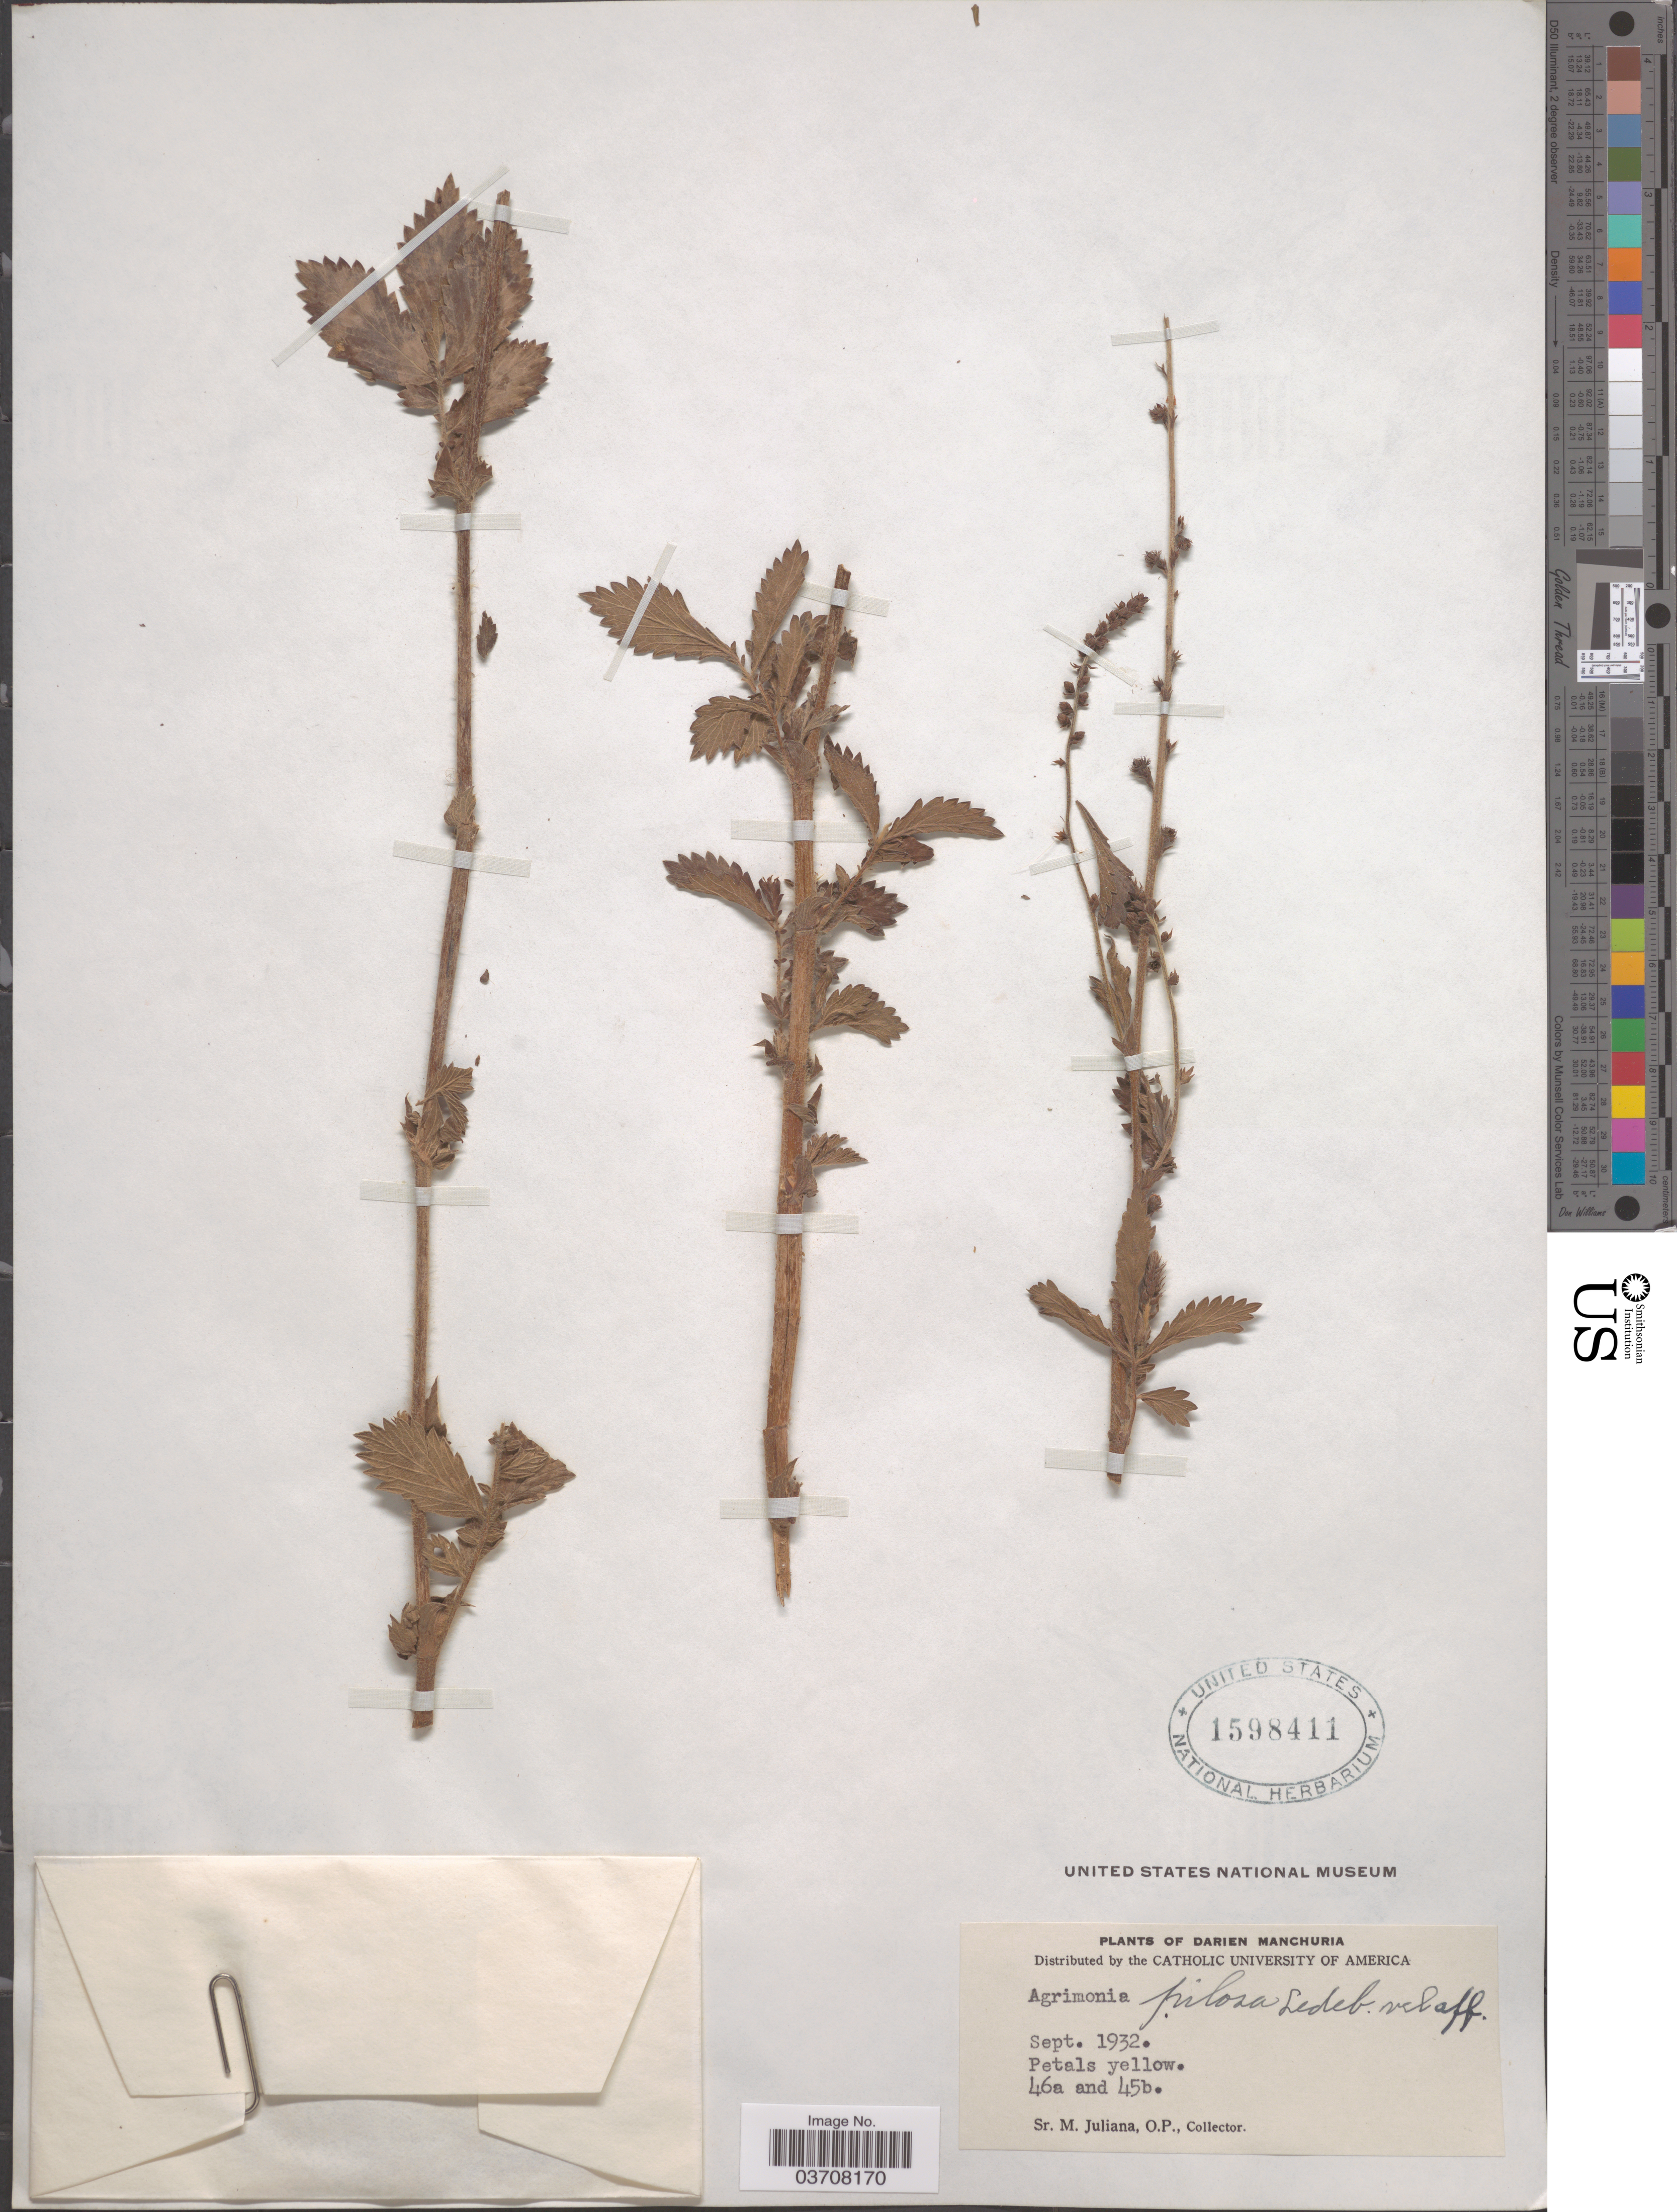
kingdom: Plantae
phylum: Tracheophyta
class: Magnoliopsida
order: Rosales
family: Rosaceae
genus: Agrimonia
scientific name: Agrimonia pilosa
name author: Ledeb.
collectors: O. M. Juliana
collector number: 46a/45b?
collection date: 1932-09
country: Panama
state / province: Darien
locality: Darien Manchuria.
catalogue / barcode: US 1598411